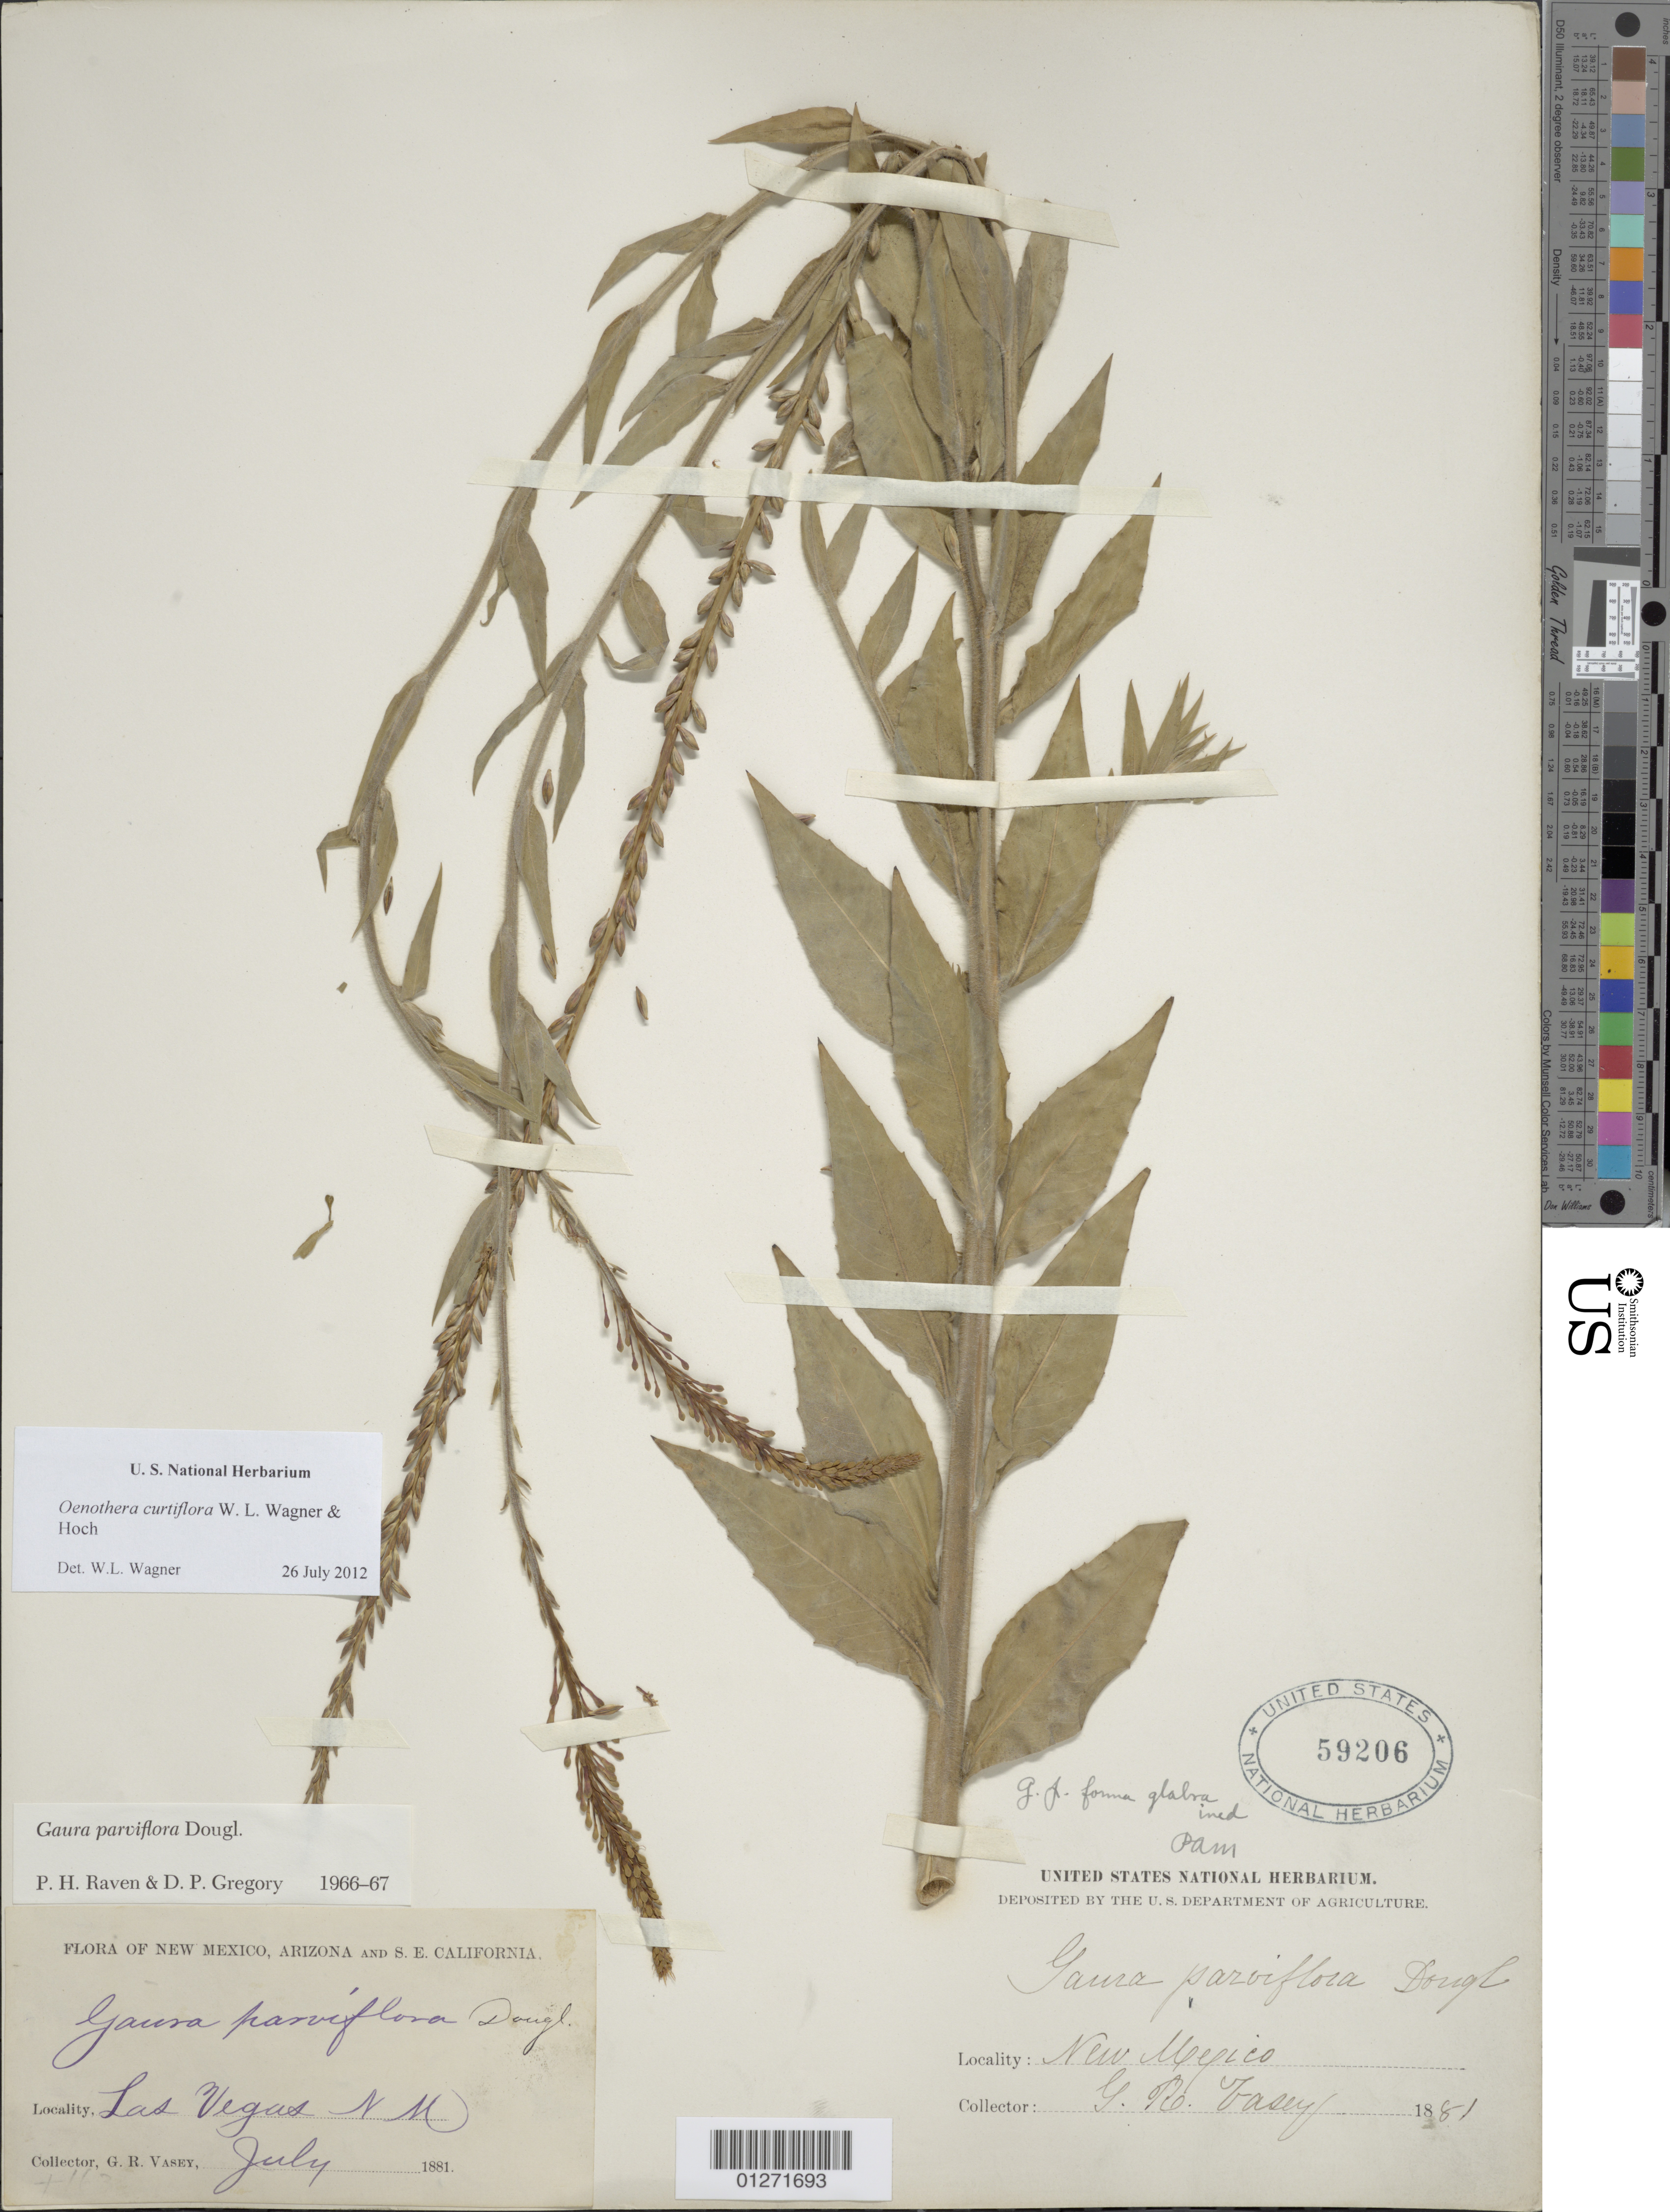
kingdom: Plantae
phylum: Tracheophyta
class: Magnoliopsida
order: Myrtales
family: Onagraceae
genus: Oenothera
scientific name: Oenothera curtiflora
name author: W.L. Wagner & Hoch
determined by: Wagner, W. L., (BOT), Smithsonian Institution - National Museum of Natural History (UNITED STATES)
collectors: G. R. Vasey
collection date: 1881-07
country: United States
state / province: New Mexico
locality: Mts near Las Vegas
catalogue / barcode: US 59206